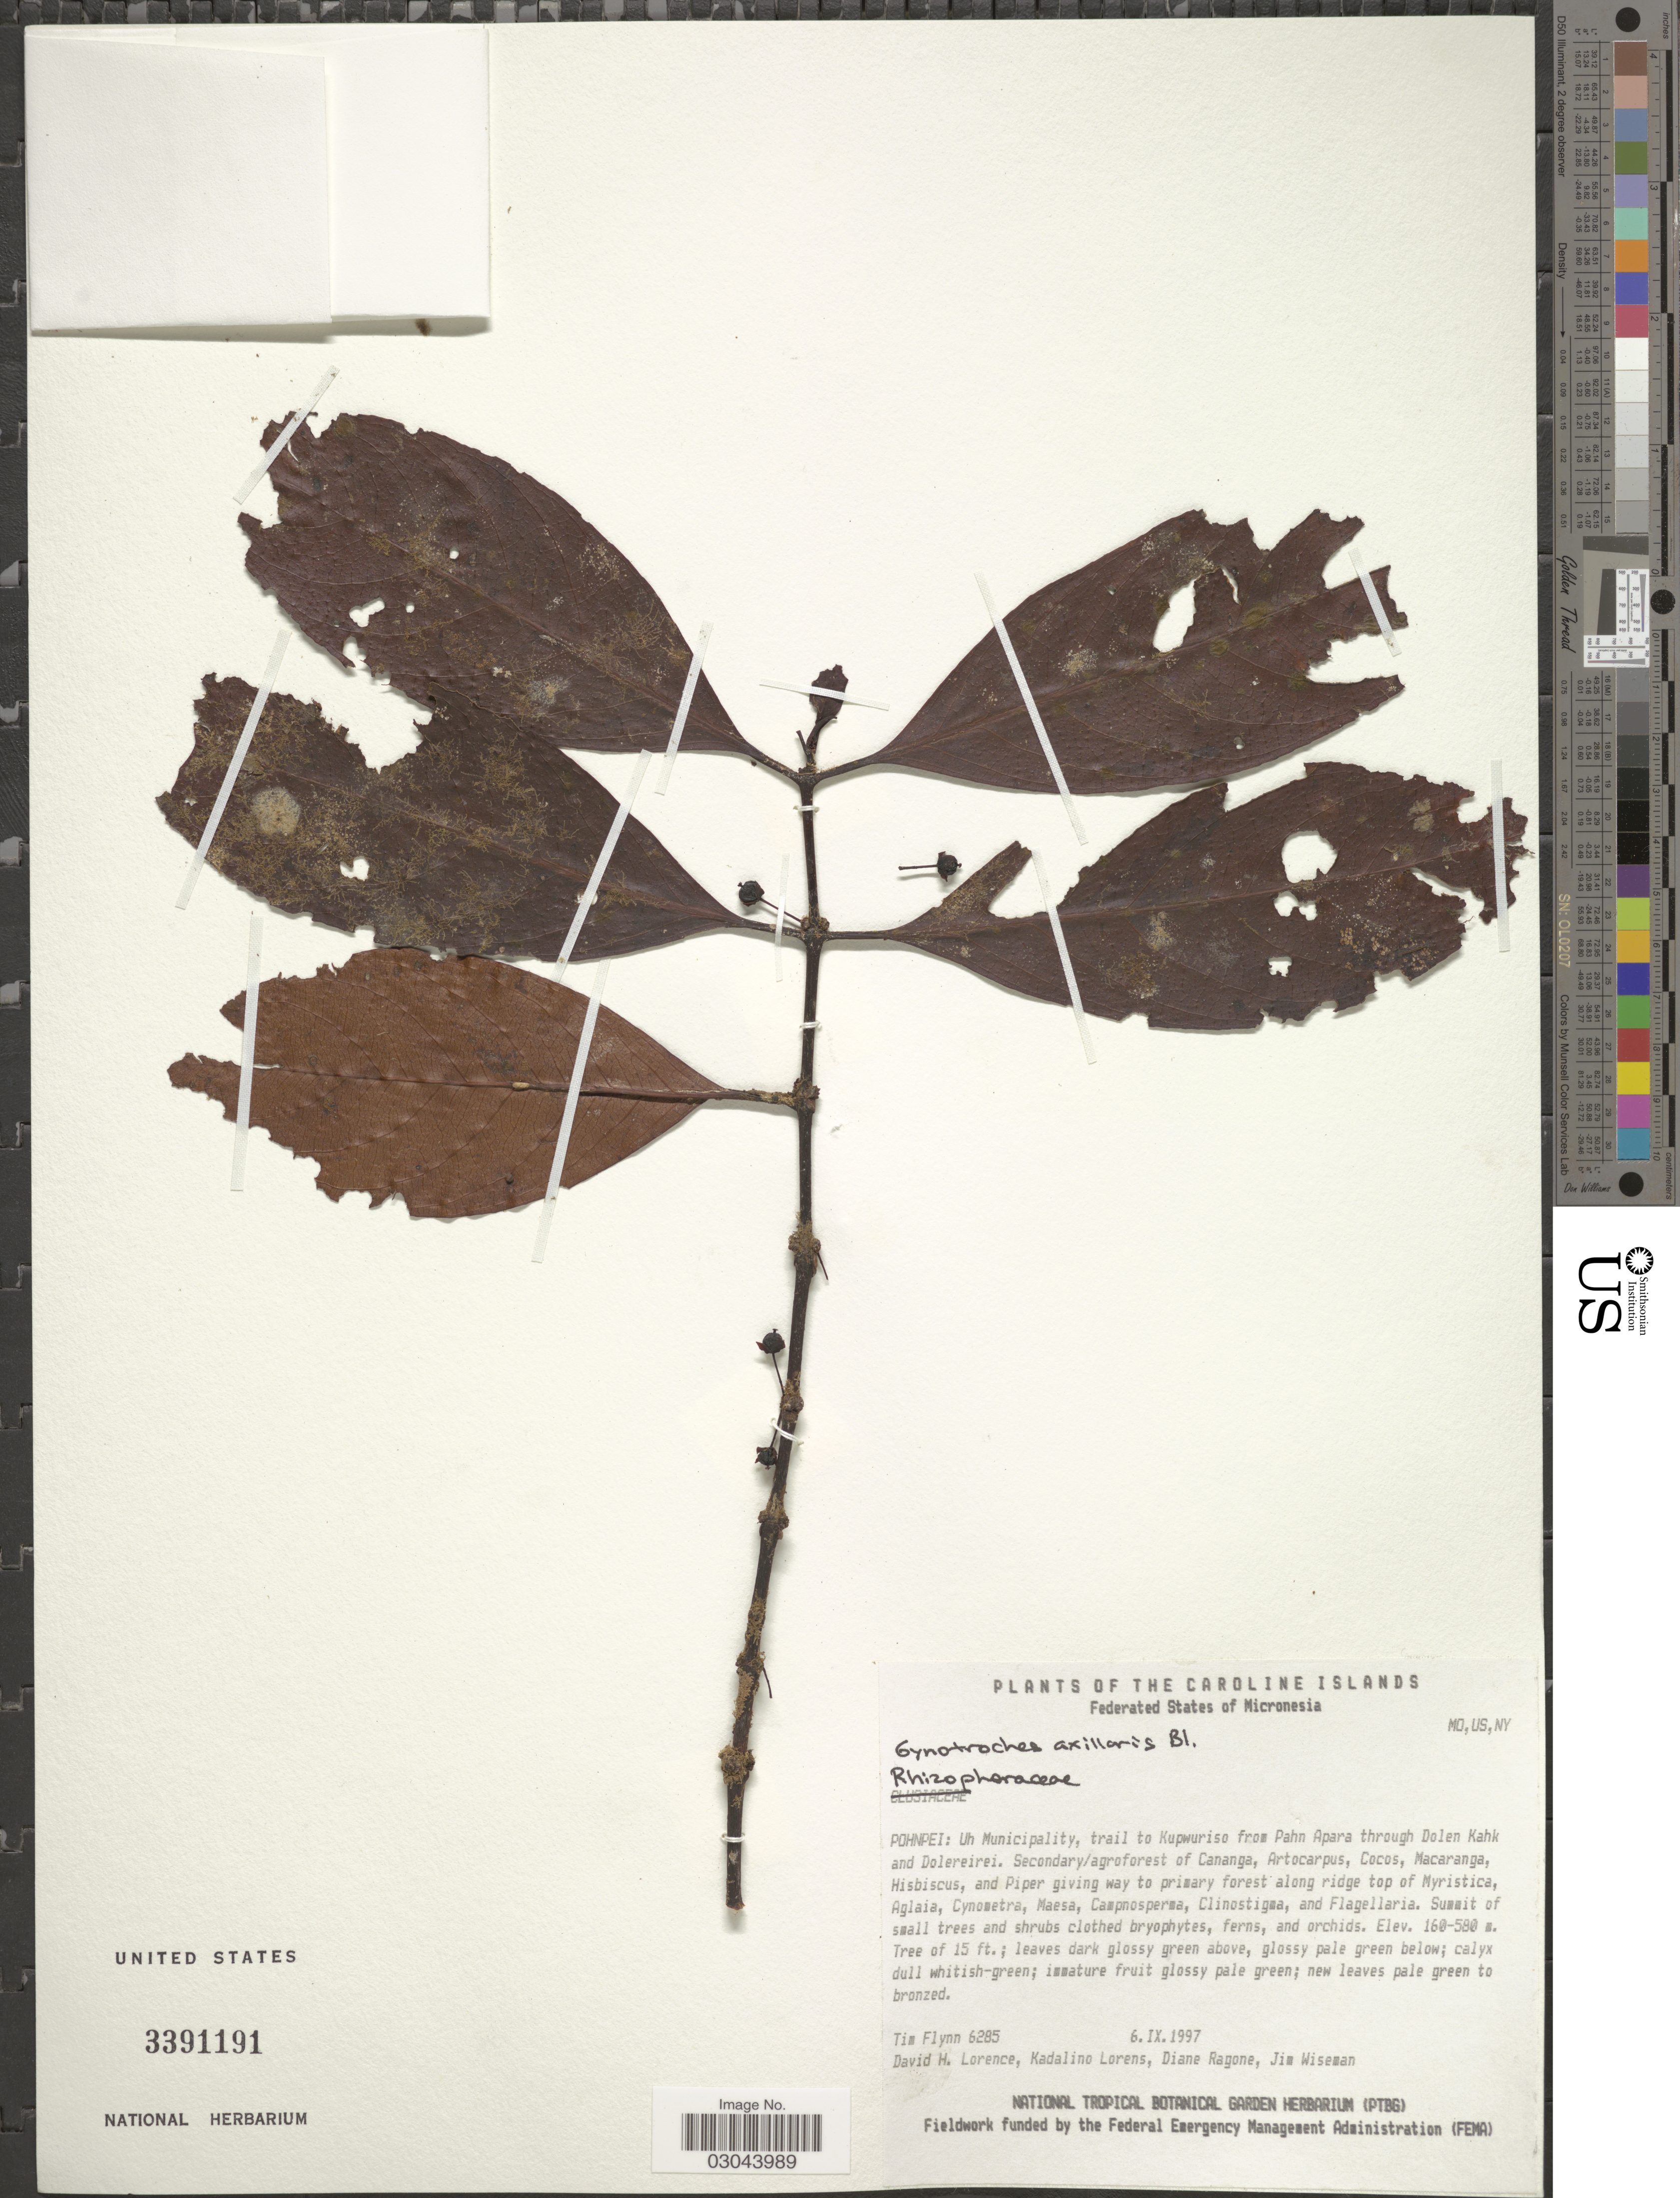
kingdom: Plantae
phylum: Tracheophyta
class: Magnoliopsida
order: Malpighiales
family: Rhizophoraceae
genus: Gynotroches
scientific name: Gynotroches axillaris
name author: Blume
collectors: T. W. Flynn, D. Lorence, K. Lorens, D. Ragone & J. Wiseman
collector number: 6285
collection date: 1997-09-06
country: Micronesia, Federated States of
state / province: Pohnpei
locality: Caroline Islands. Federated States of Micronesia. Uh Municipality, trail to Kupwuriso from Pahn Apara through Dolen Kahk and Dolereirei.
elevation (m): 160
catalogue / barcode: US 3391191